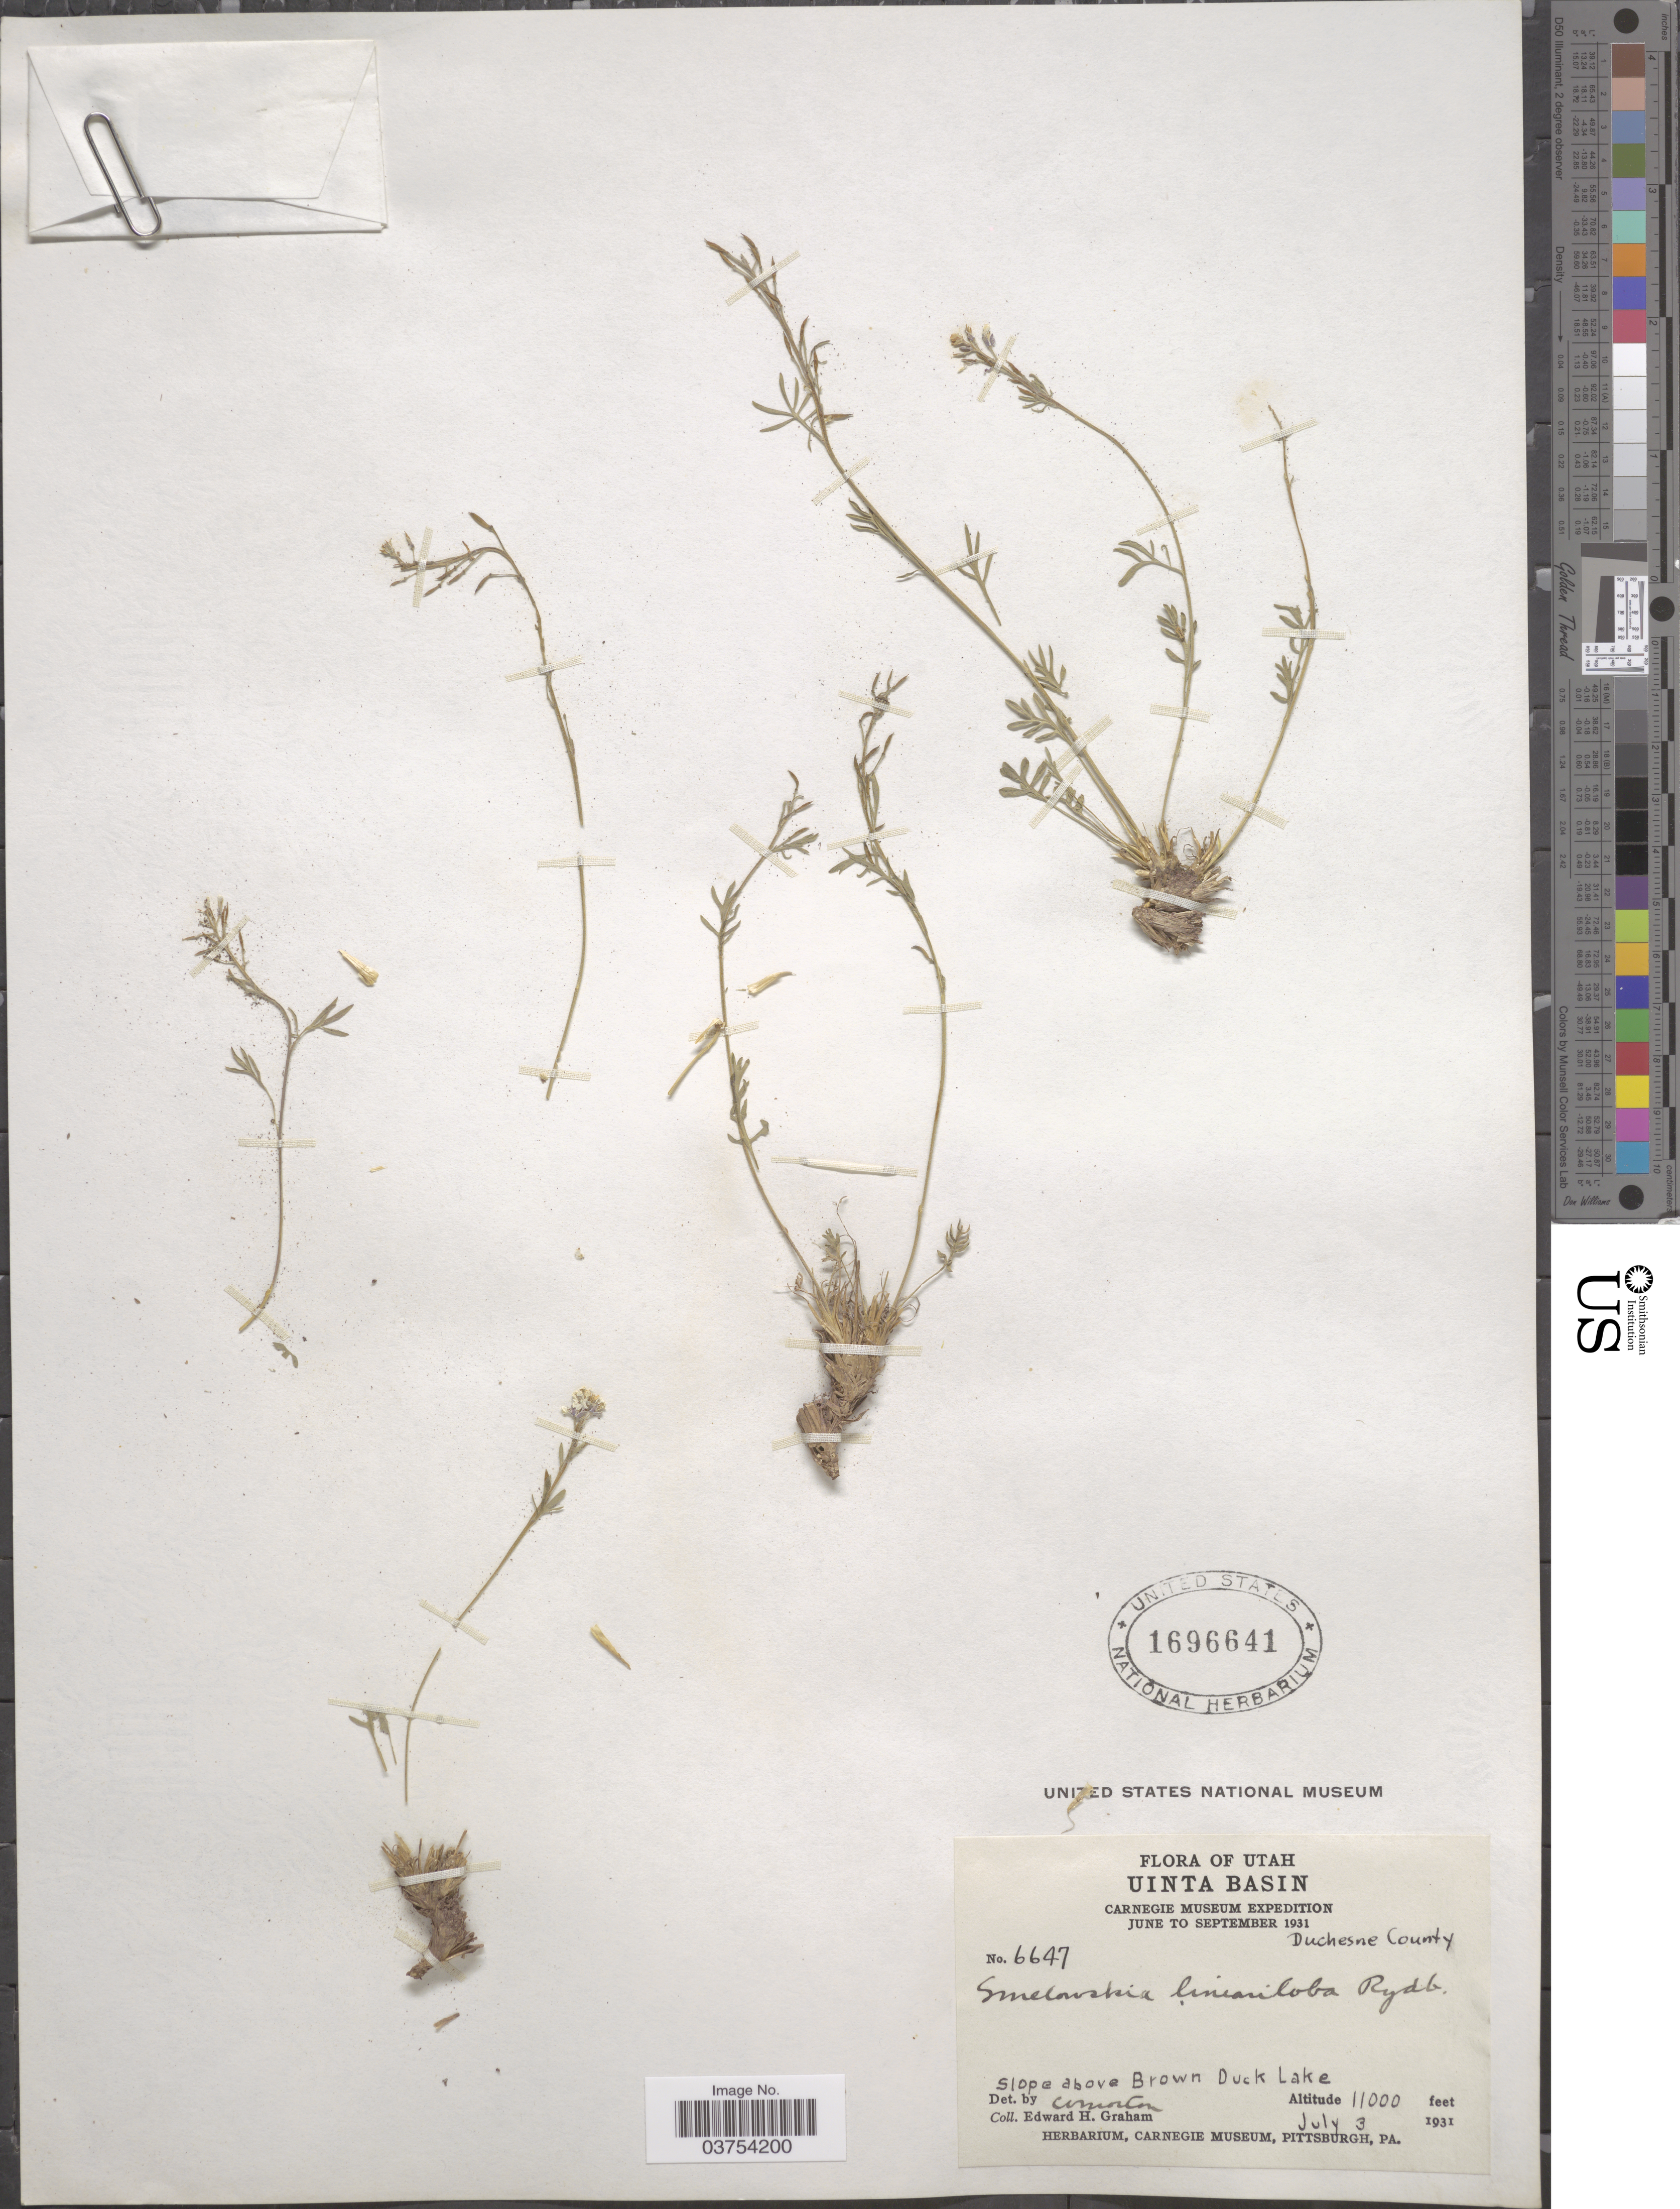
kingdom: Plantae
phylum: Tracheophyta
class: Magnoliopsida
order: Brassicales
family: Brassicaceae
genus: Smelowskia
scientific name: Smelowskia calycina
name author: (Stephan) C.A. Mey.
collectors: E. H. Graham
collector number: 6647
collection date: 1931-07-03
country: United States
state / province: Utah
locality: Uintah Basin. Duchesne County. Slope above Brown Duck Lake.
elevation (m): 3353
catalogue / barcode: US 1696641